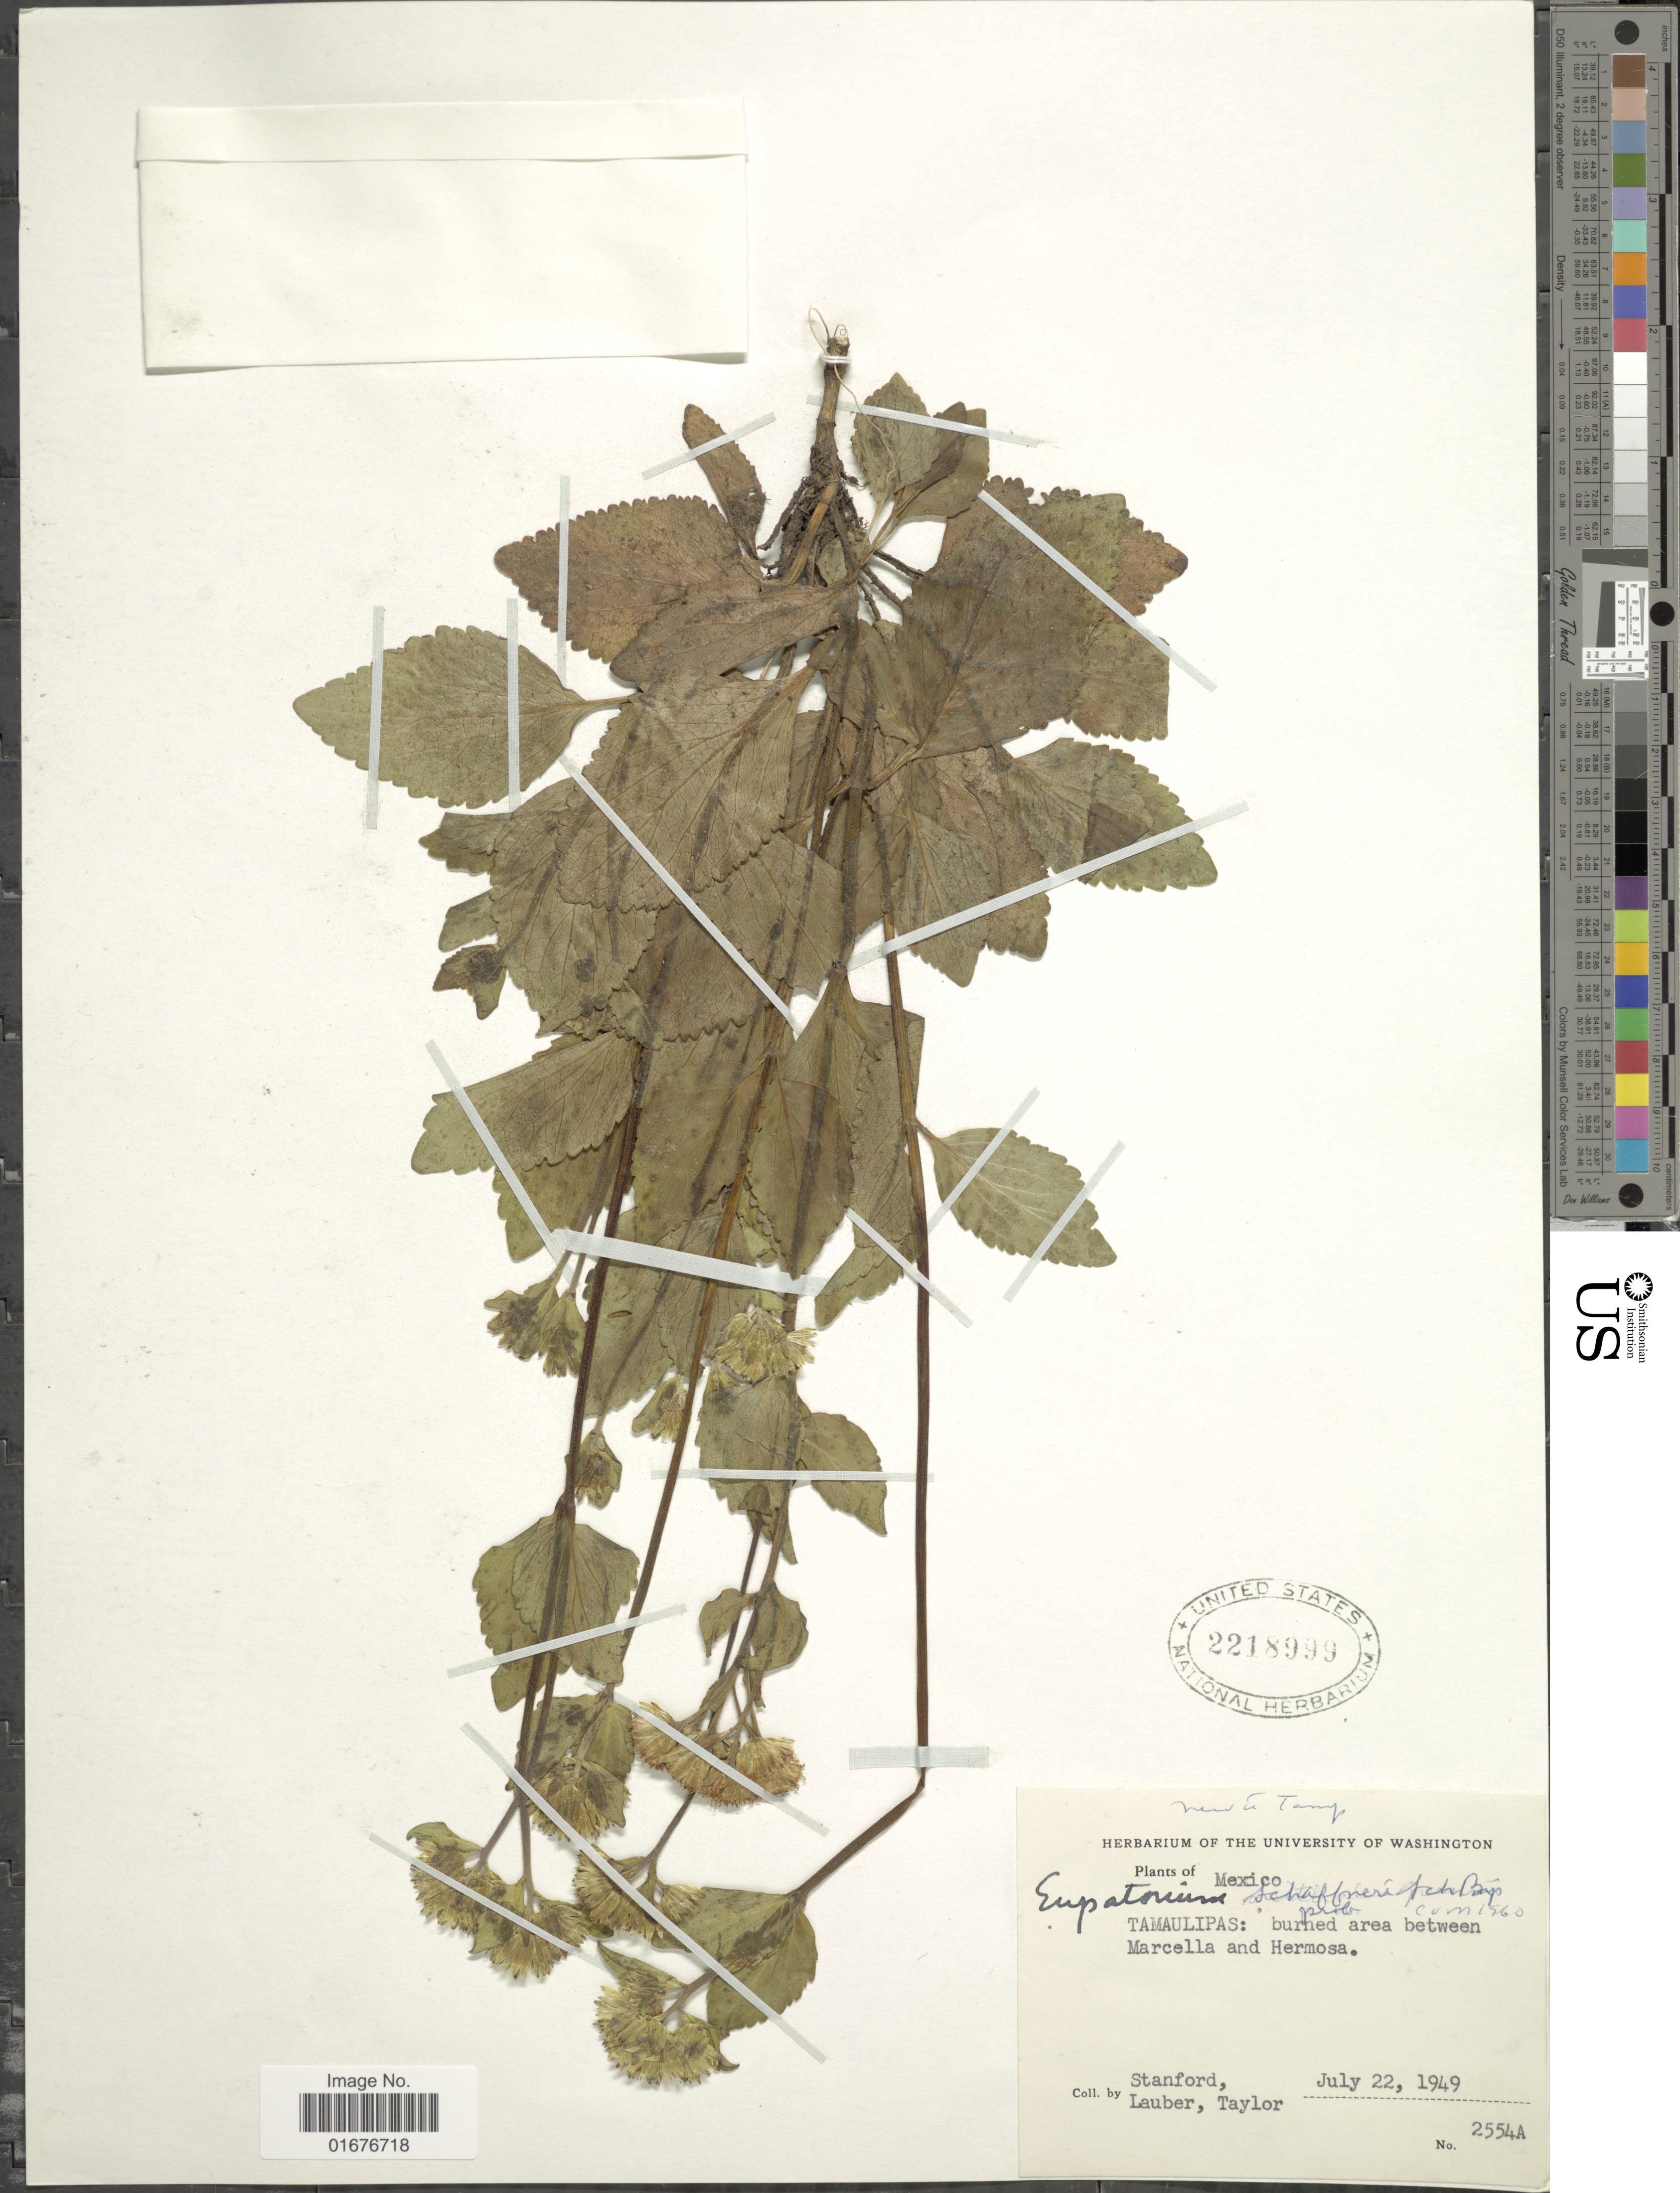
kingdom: Plantae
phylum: Tracheophyta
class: Magnoliopsida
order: Asterales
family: Asteraceae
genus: Ageratina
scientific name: Ageratina prunellaefolia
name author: (Kunth) R.M. King & H. Rob.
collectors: -. Stanford, -. Lauber & -. Taylor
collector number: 2554A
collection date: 1949-07-22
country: Mexico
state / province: Tamaulipas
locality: Burned area between Marcella and Hermosa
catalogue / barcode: US 2218999